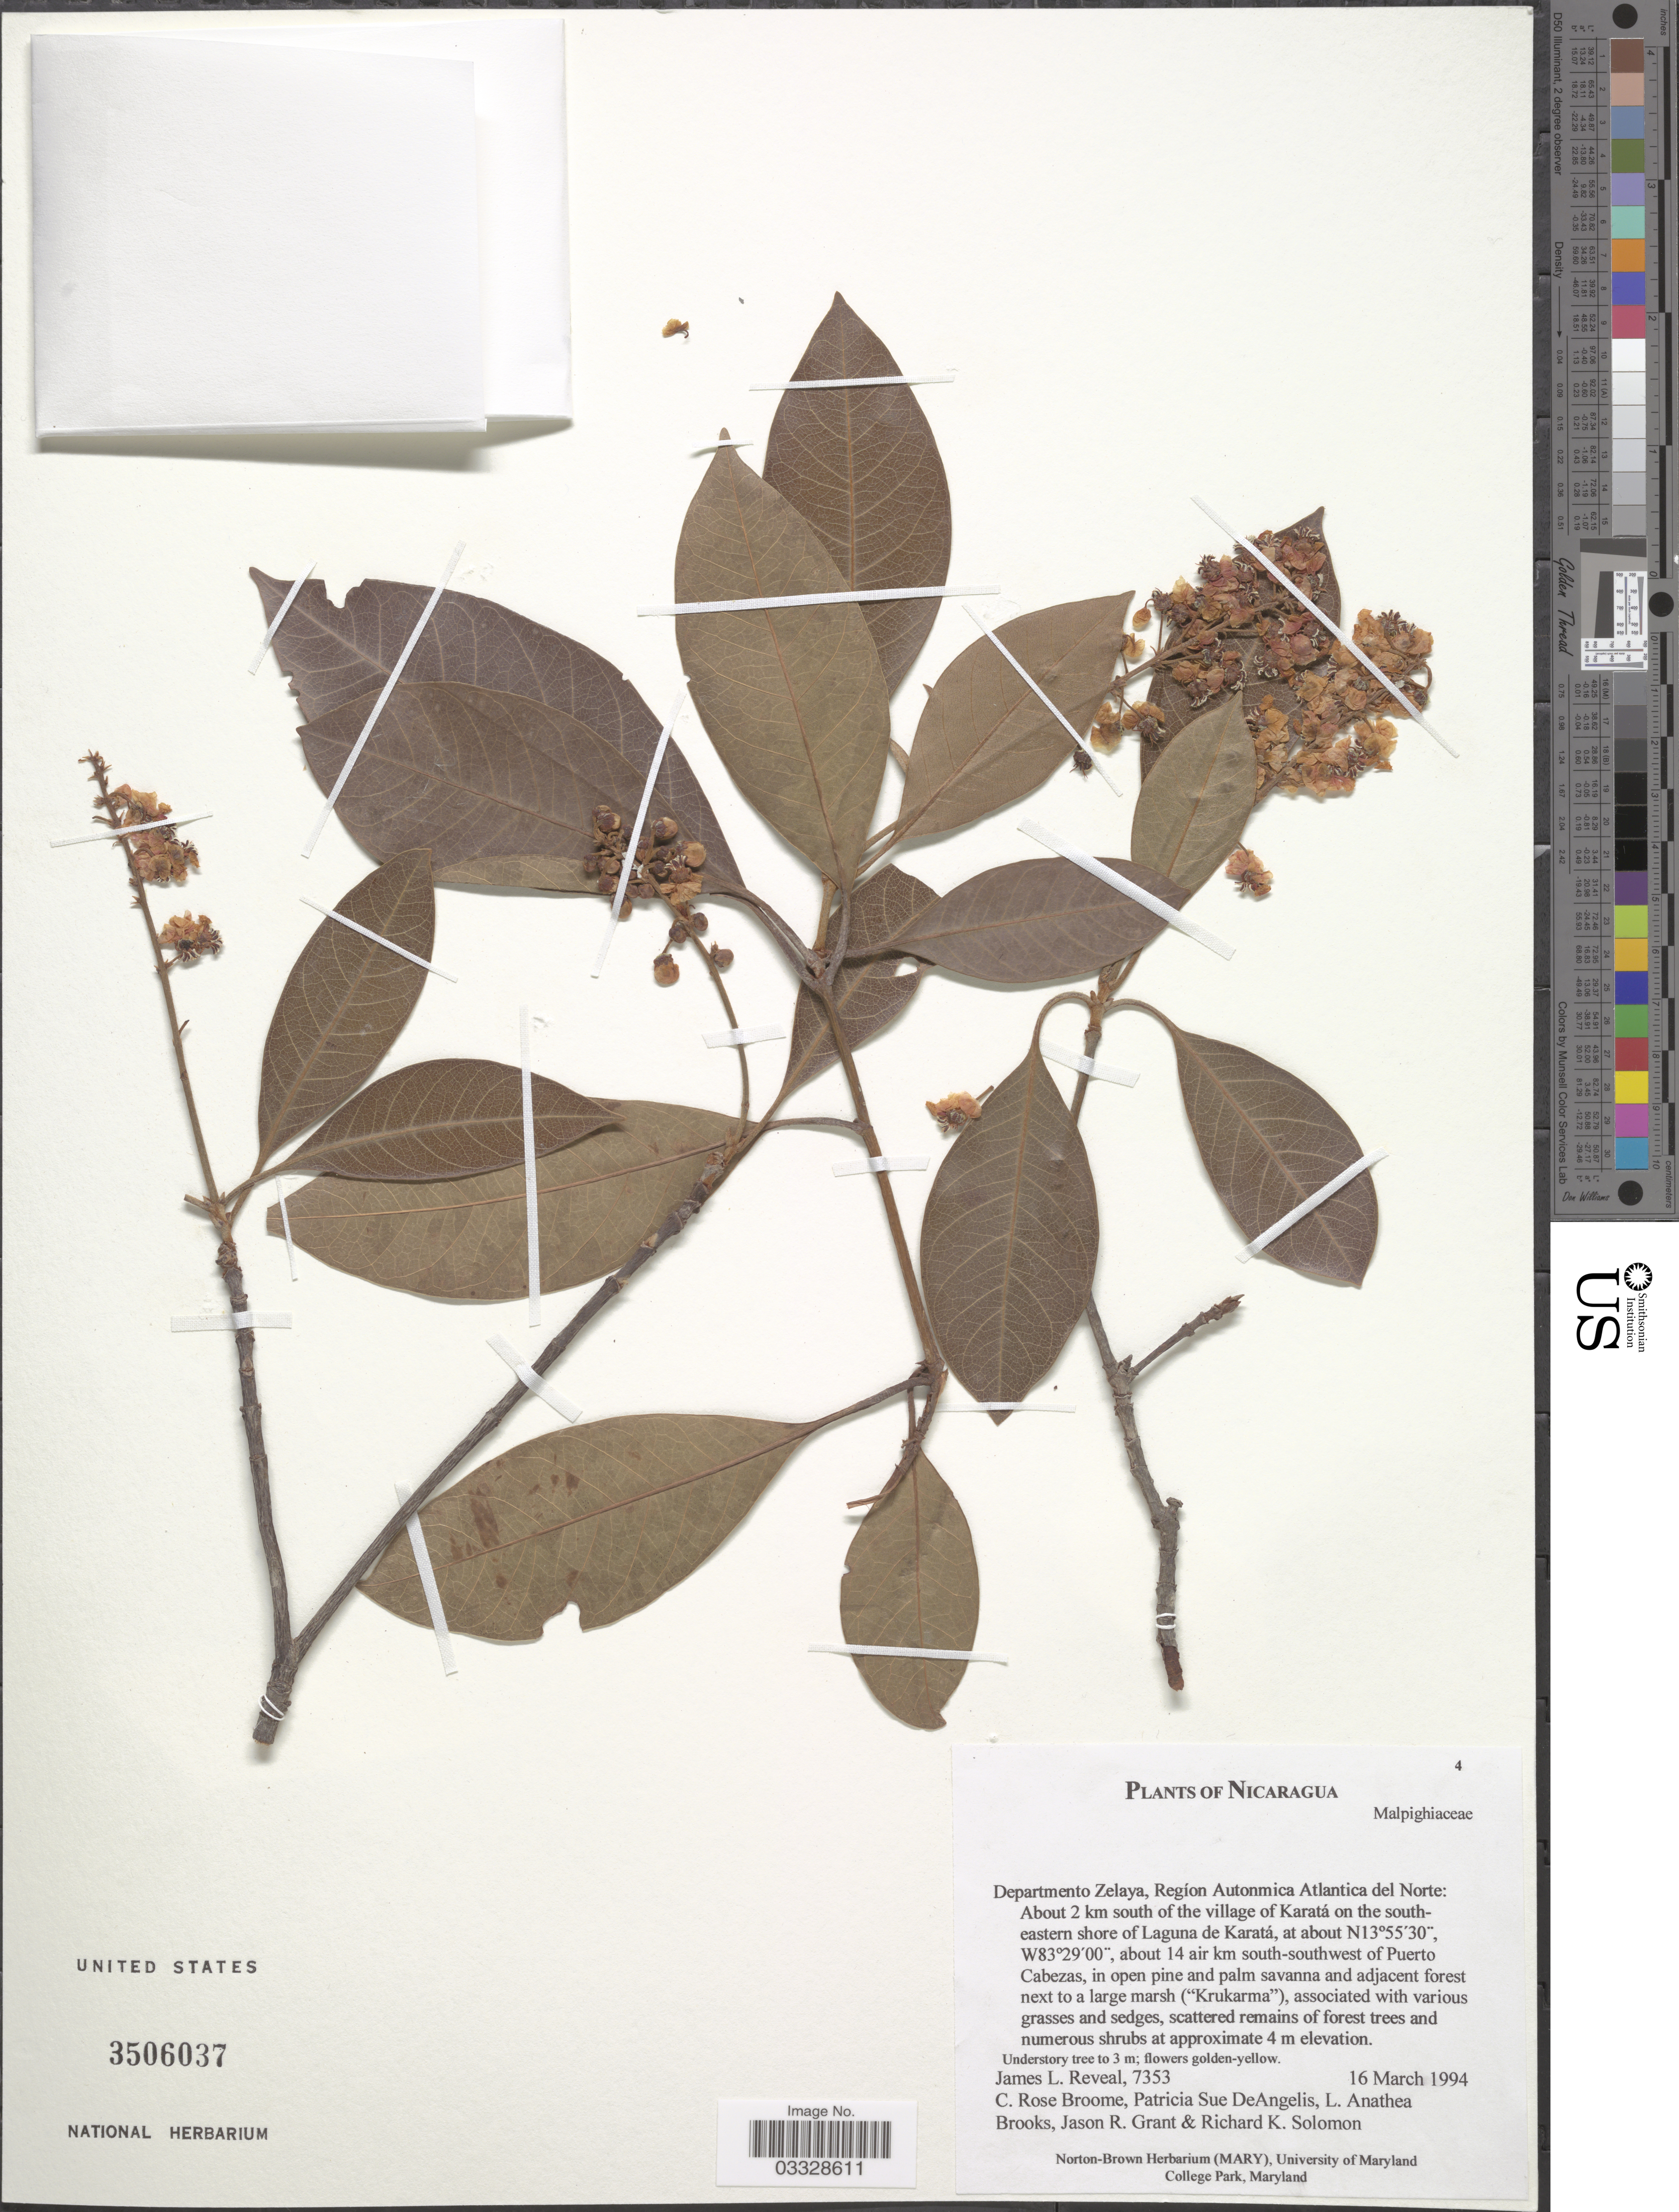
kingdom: Plantae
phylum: Tracheophyta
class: Magnoliopsida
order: Malpighiales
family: Malpighiaceae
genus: Byrsonima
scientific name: Byrsonima crassifolia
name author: (L.) Kunth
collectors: C. R. Broome, P. DeAngelis, L. Brooks, J. R. Grant & R. Solomon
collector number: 7353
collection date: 1994-03-16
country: Nicaragua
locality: Departamento Zelaya, Regíon Autonmica Atlantica del Norte: About 2 km south of the village of Karatá on the southeastern shore of Laguna de Karatá, about 14 air km south-southwest of Puerto Cabezas.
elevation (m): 4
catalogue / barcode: US 3506037